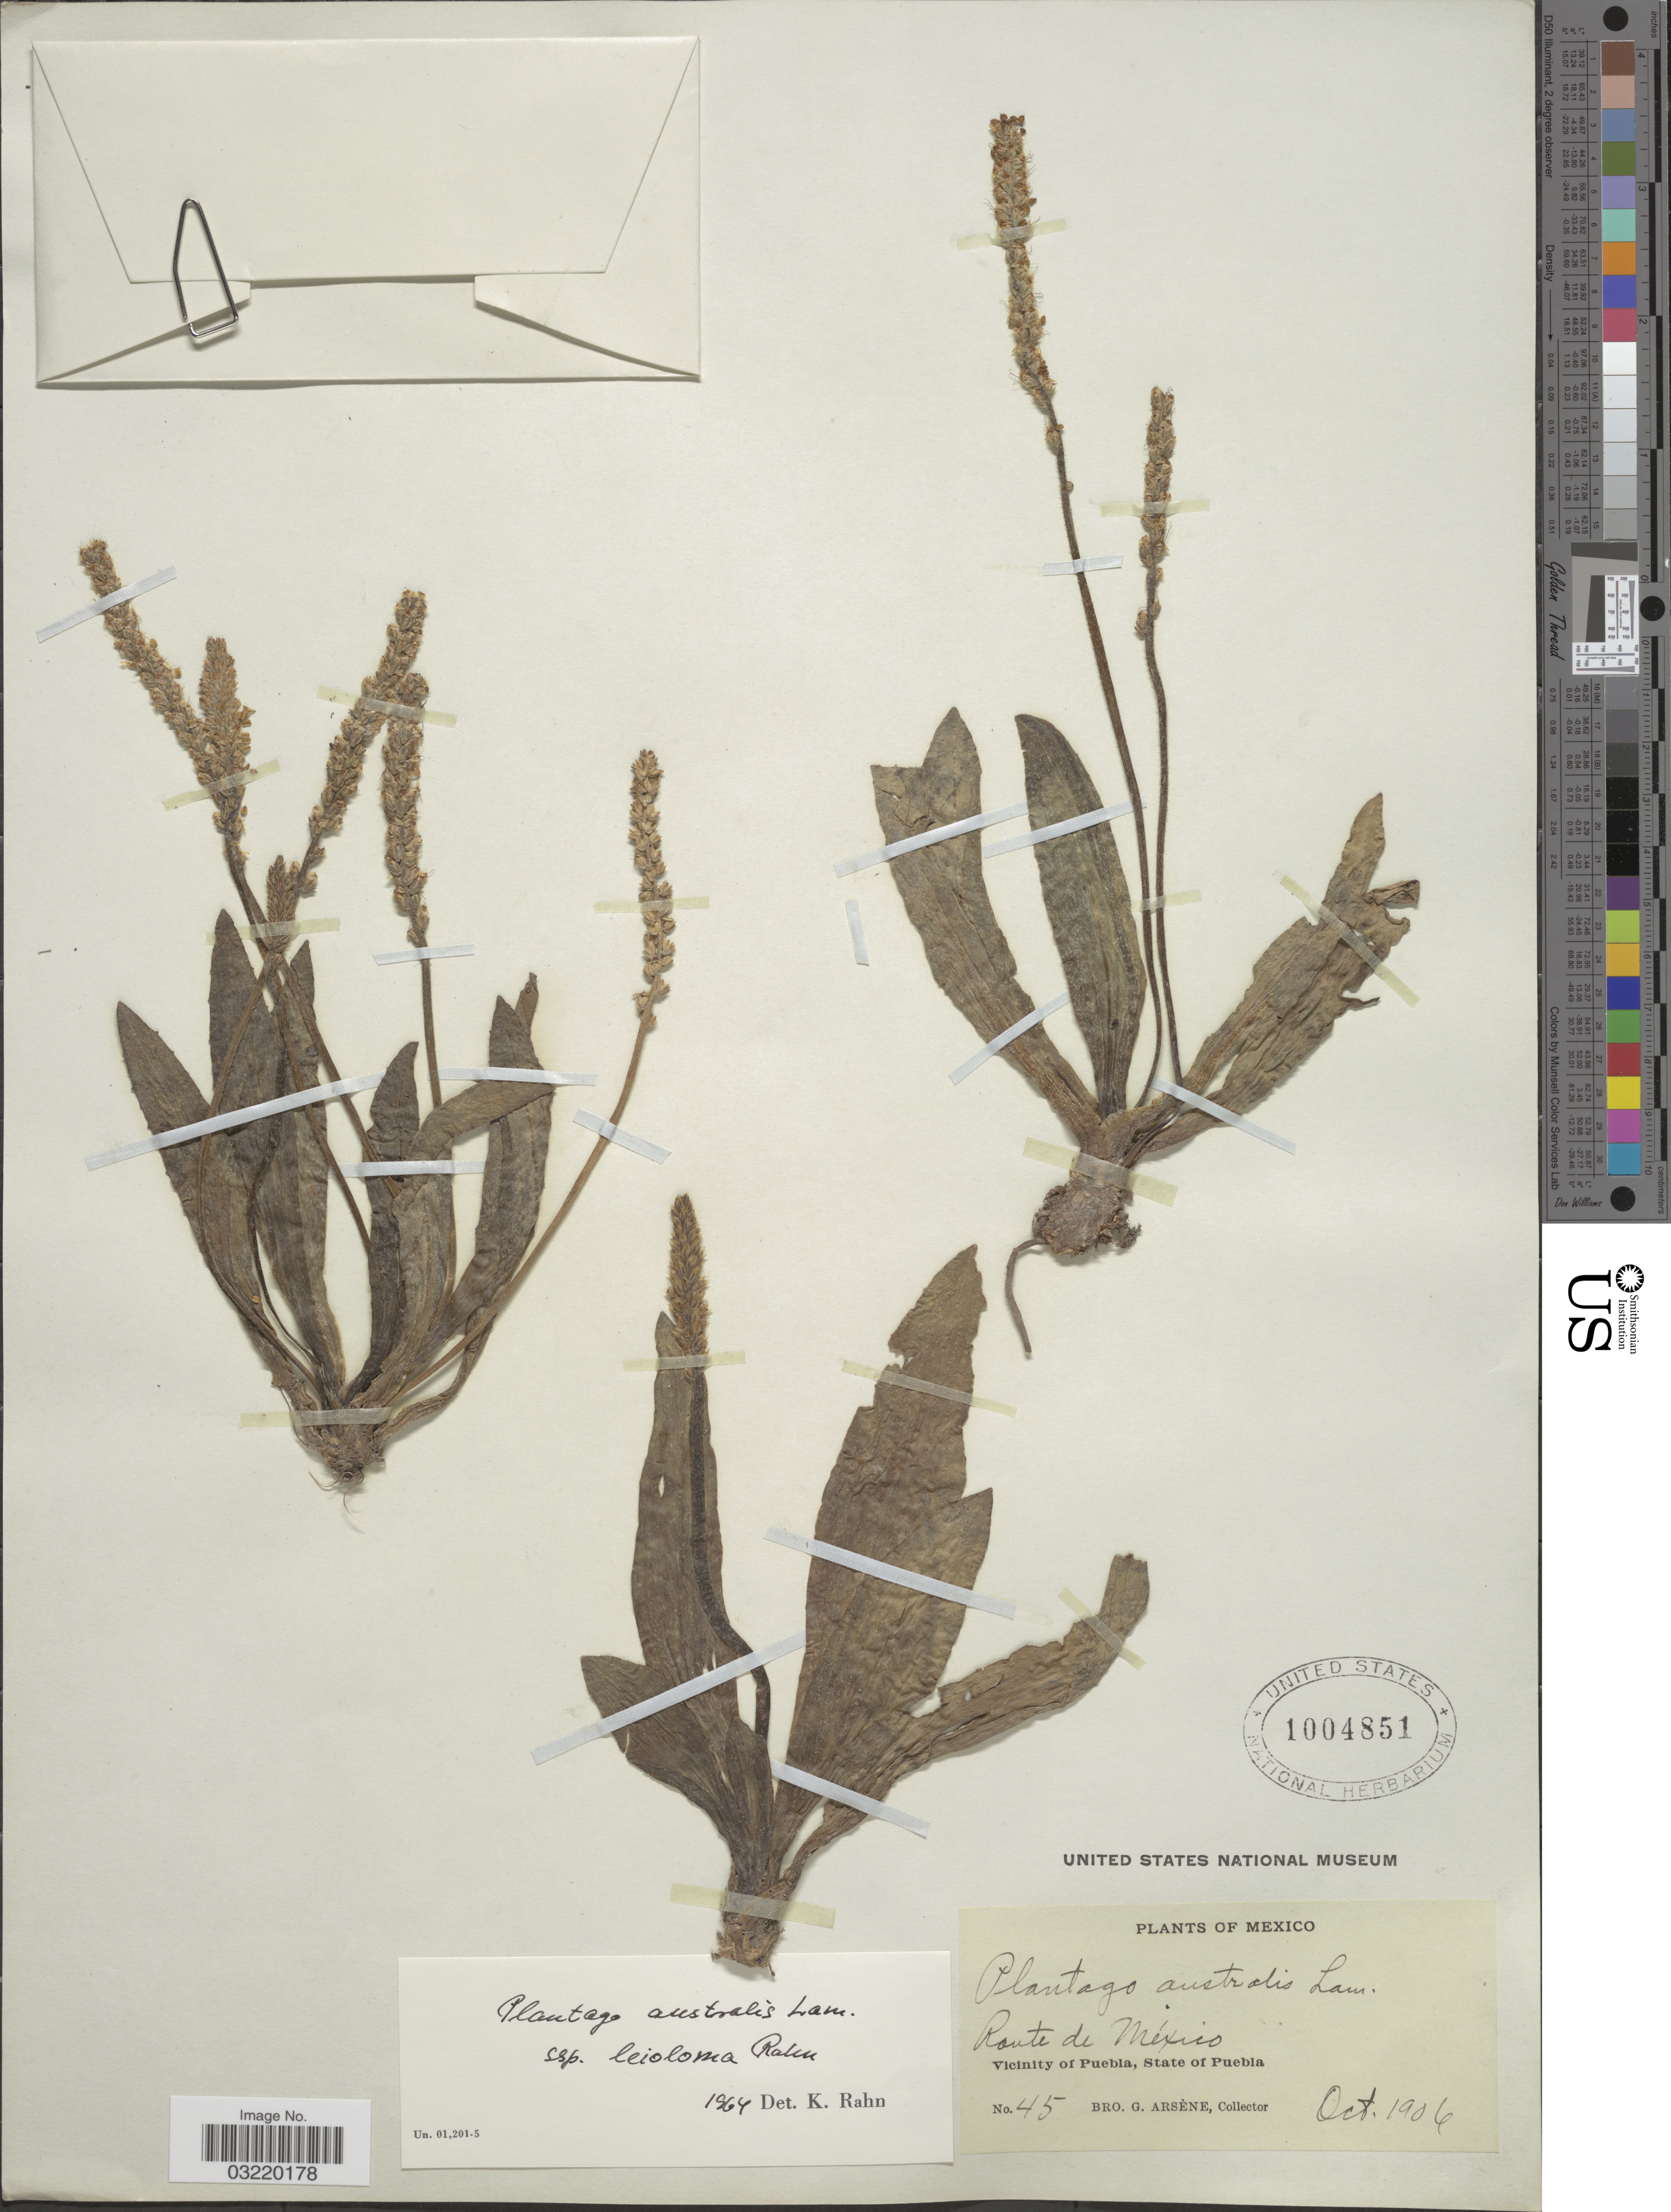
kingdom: Plantae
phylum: Tracheophyta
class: Magnoliopsida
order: Lamiales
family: Plantaginaceae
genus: Plantago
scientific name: Plantago australis subsp. leioloma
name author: Rahn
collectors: Bro. G. Arsène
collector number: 45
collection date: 1906-10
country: Mexico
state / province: Puebla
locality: Route de México. Vicinity of Puebla.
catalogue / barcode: US 1004851